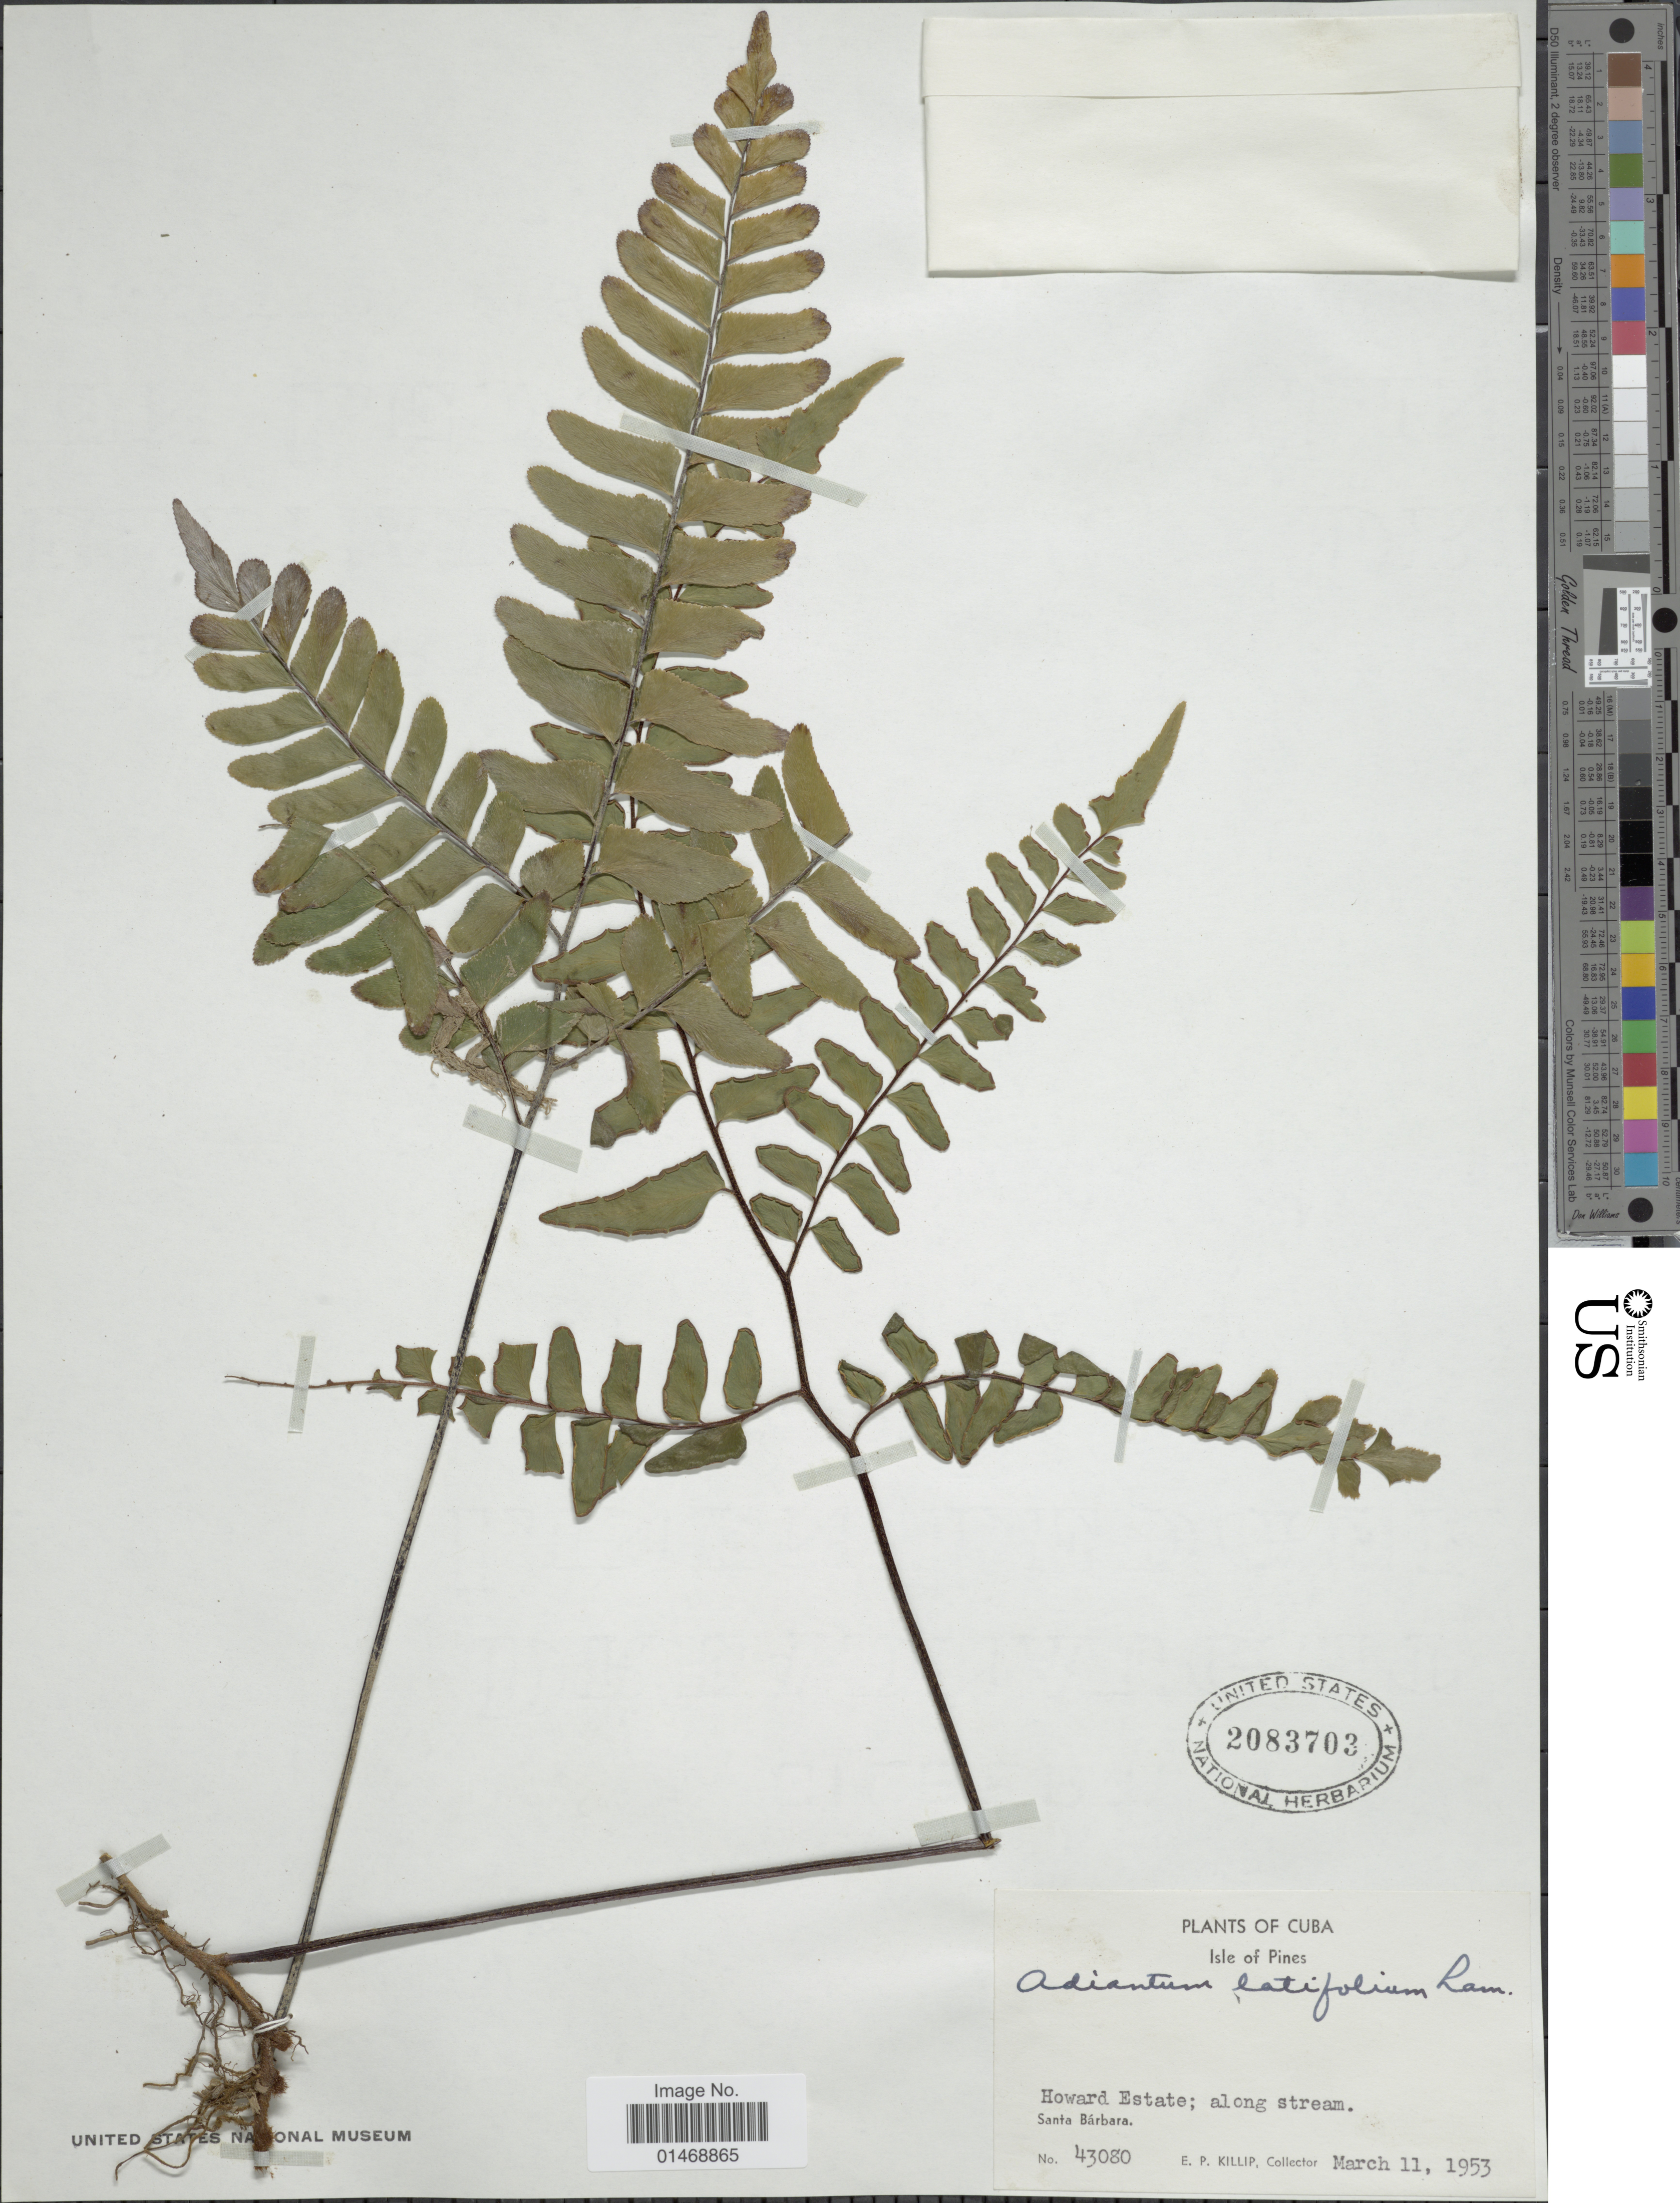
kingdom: Plantae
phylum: Tracheophyta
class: Polypodiopsida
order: Polypodiales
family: Pteridaceae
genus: Adiantum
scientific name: Adiantum latifolium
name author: Lam.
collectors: E. P. Killip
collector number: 43080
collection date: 1953-03-11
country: Cuba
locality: Isle of Pines, Howard Estate; along stream. Santa Bárbara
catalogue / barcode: US 2083703